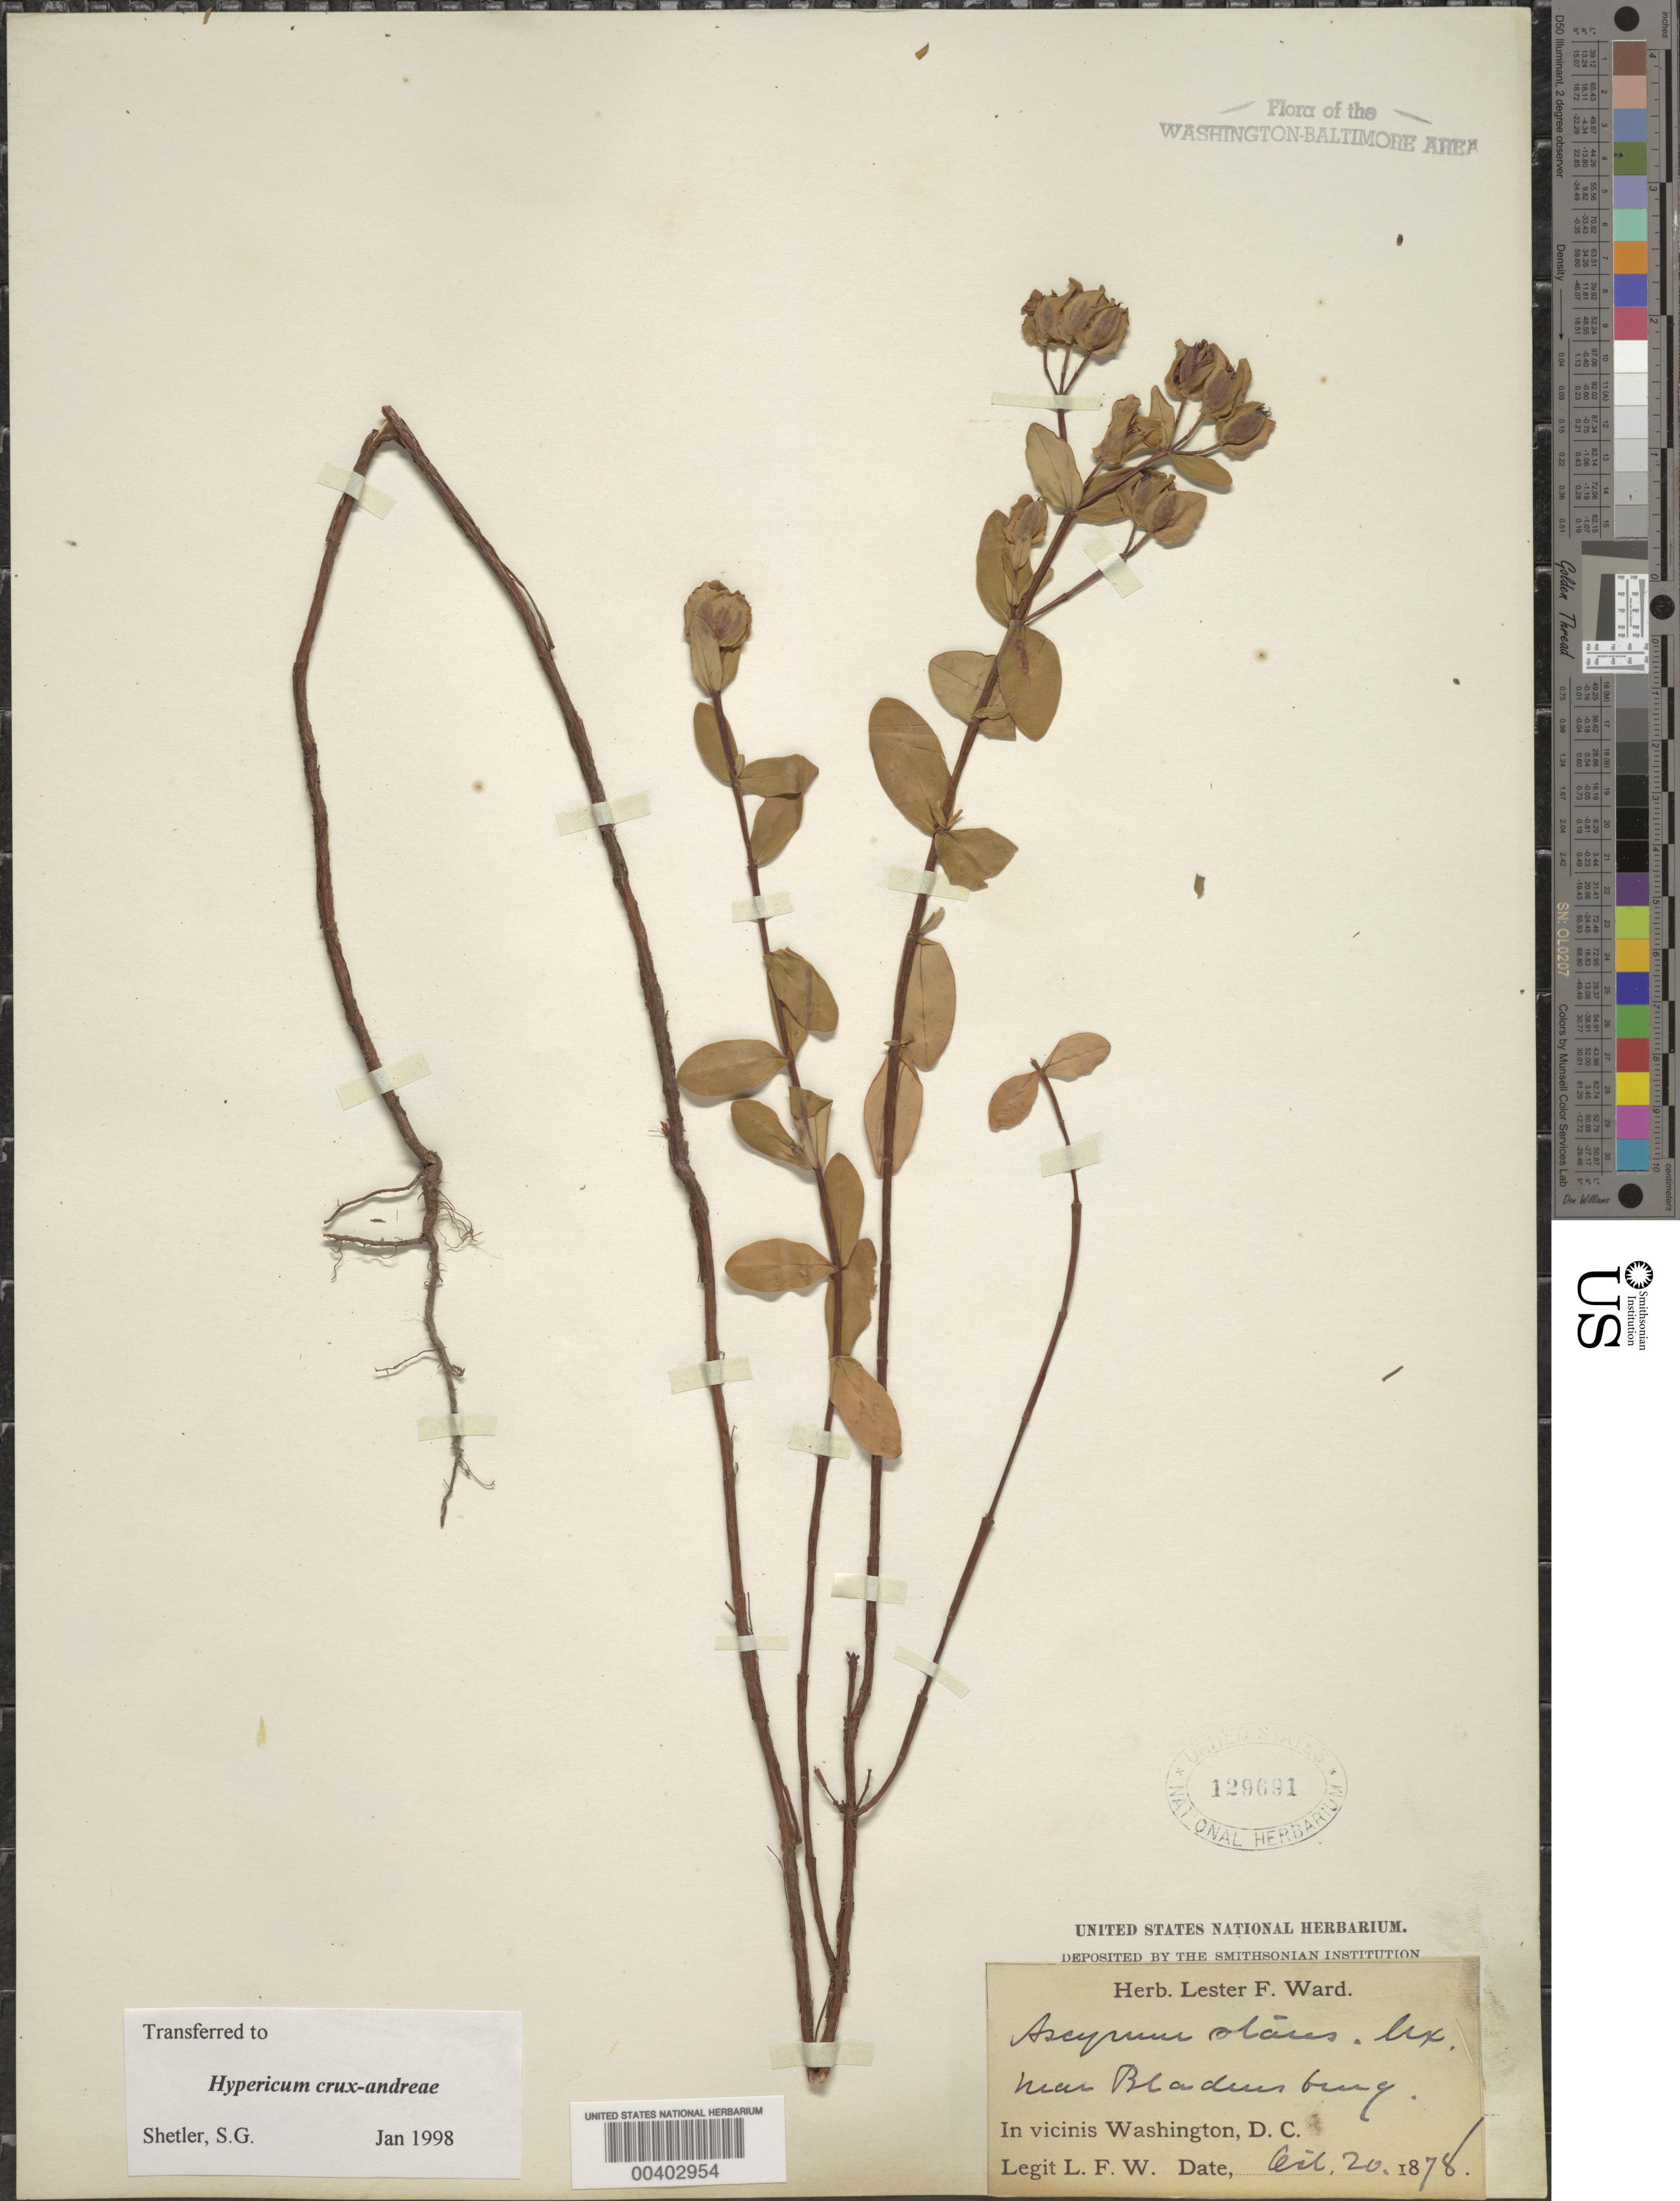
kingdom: Plantae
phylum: Tracheophyta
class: Magnoliopsida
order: Malpighiales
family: Hypericaceae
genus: Hypericum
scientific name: Hypericum crux-andreae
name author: (L.) Crantz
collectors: L. F. Ward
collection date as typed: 20 Oct 1878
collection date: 1878-10-20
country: United States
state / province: Maryland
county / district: Prince George's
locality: Bladensburg Area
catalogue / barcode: US 129691